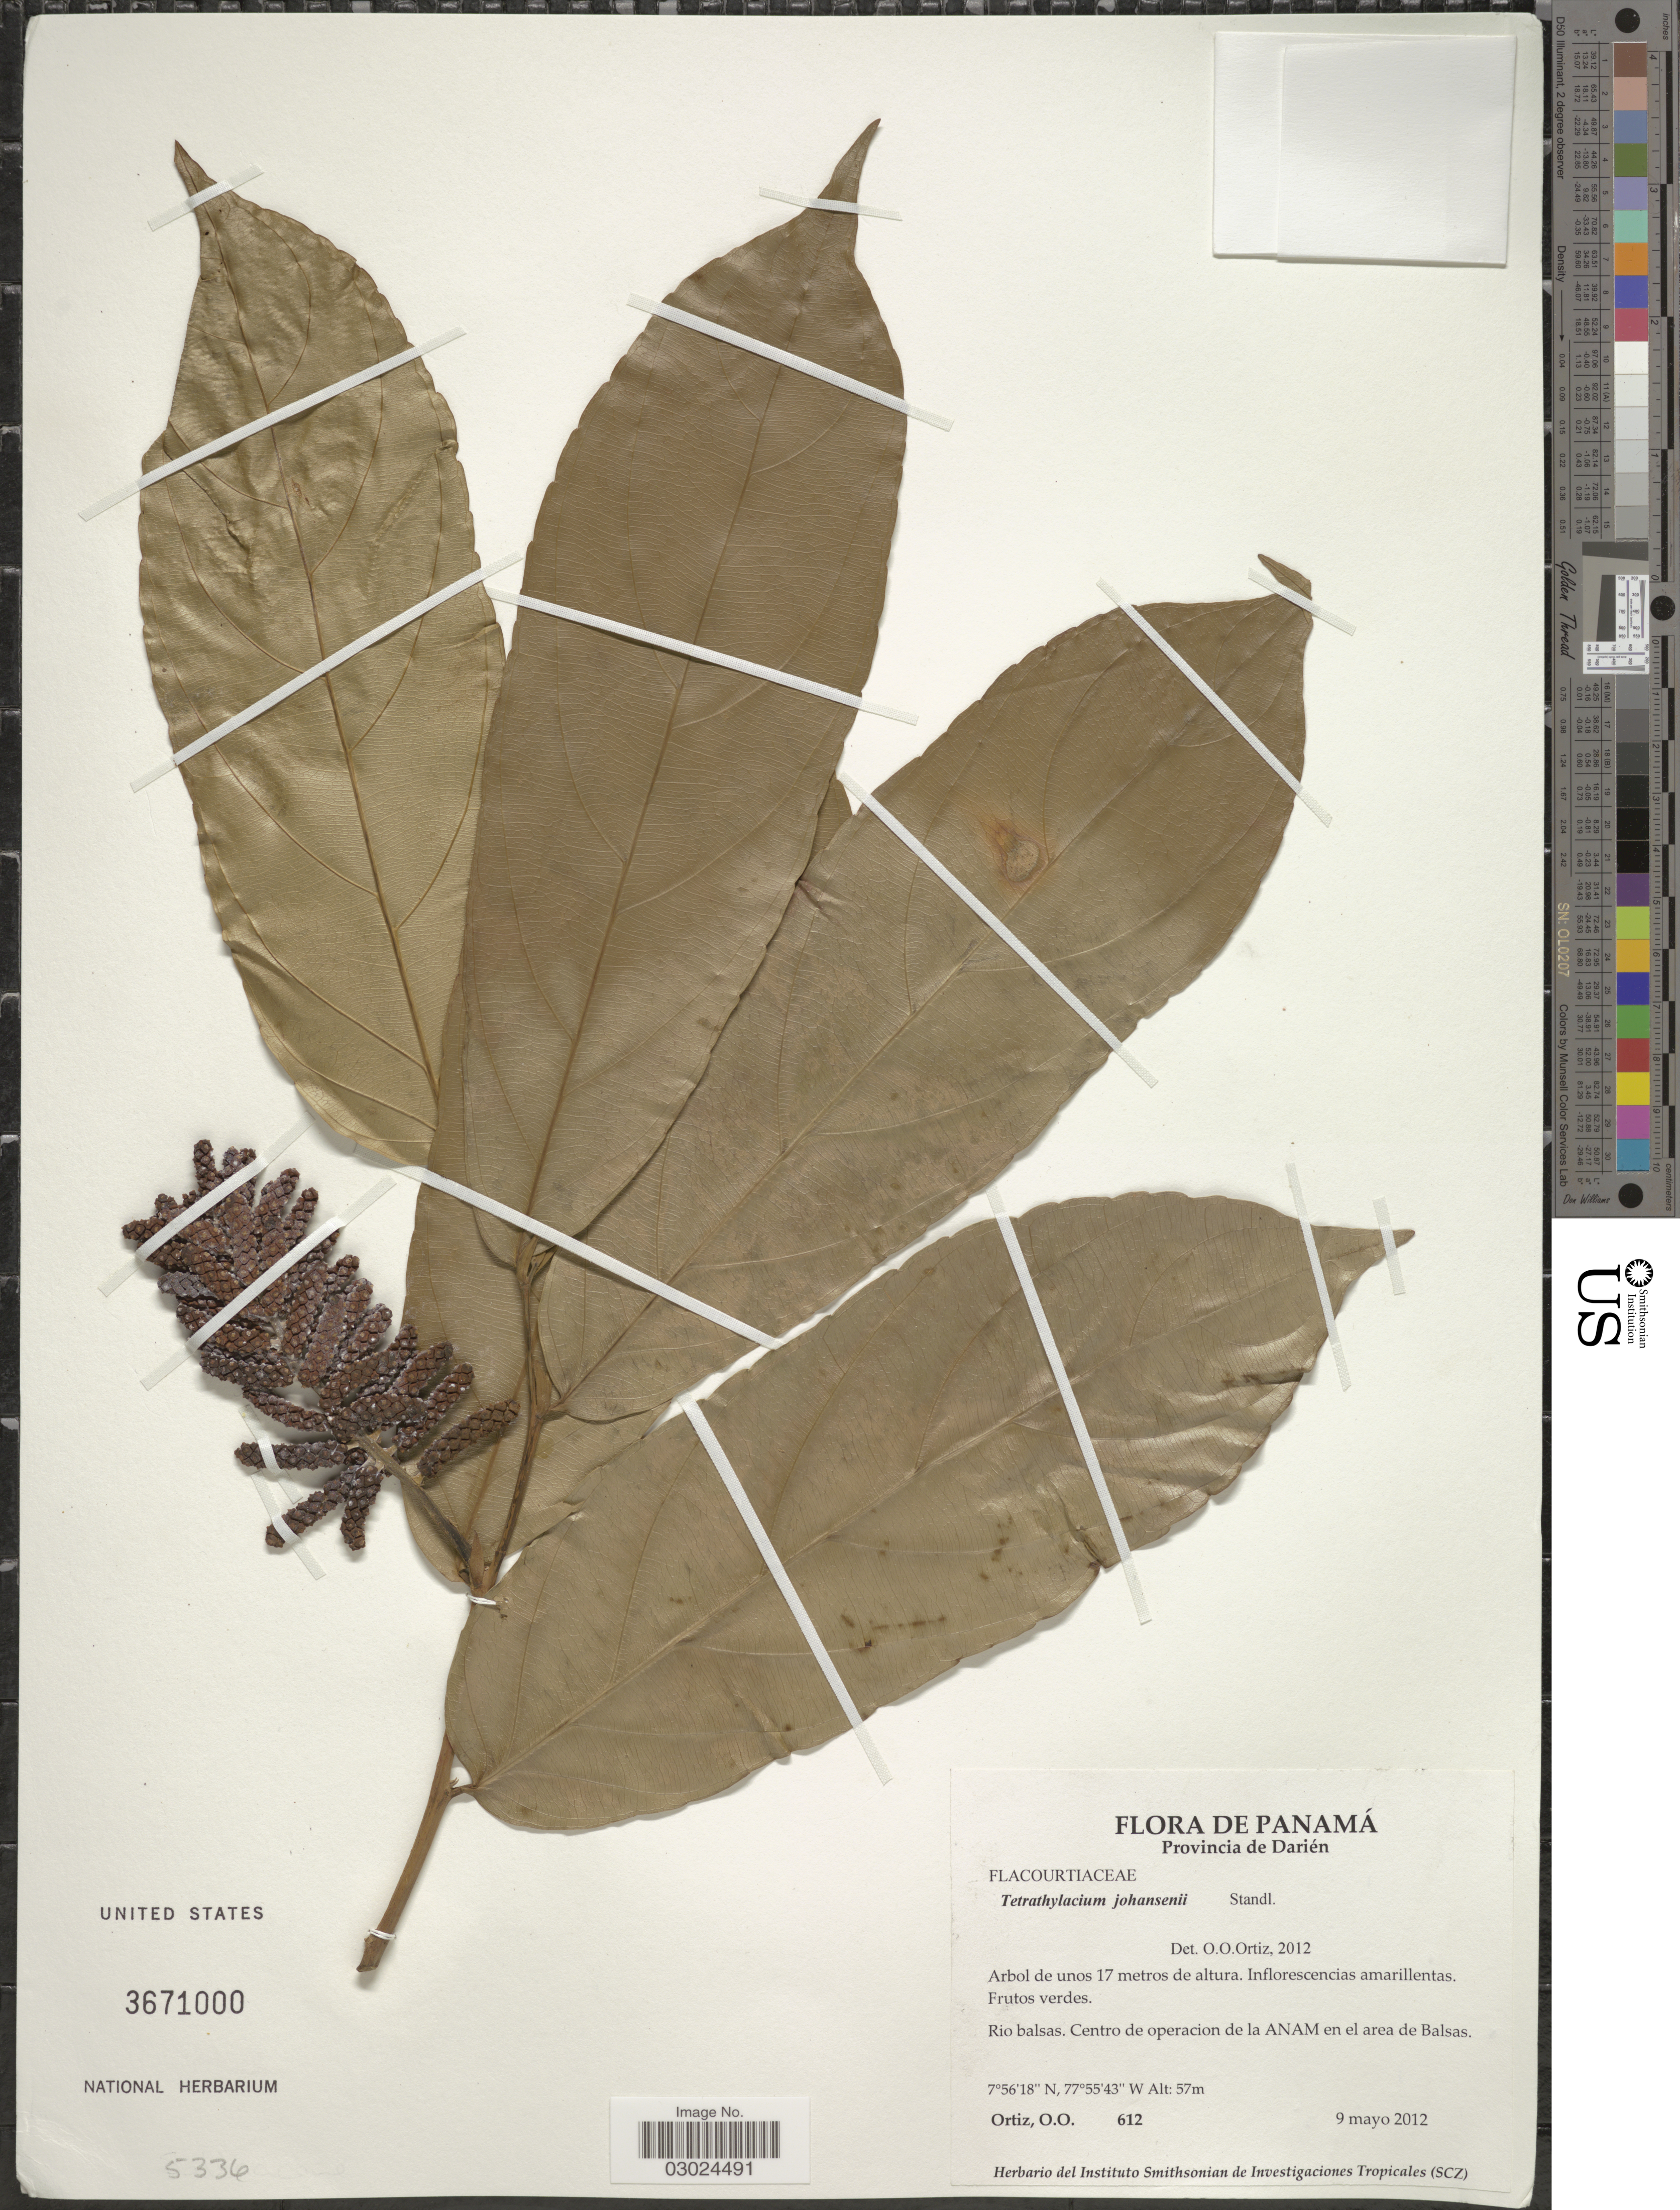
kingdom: Plantae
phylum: Tracheophyta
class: Magnoliopsida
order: Malpighiales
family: Salicaceae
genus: Tetrathylacium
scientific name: Tetrathylacium johansenii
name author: Standl.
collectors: O. O. Ortiz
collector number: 612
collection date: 2012-05-09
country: Panama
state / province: Darién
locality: Rio balsas. Centro de operacion de la Anam en el area de Balsas.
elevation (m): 57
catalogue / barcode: US 3671000